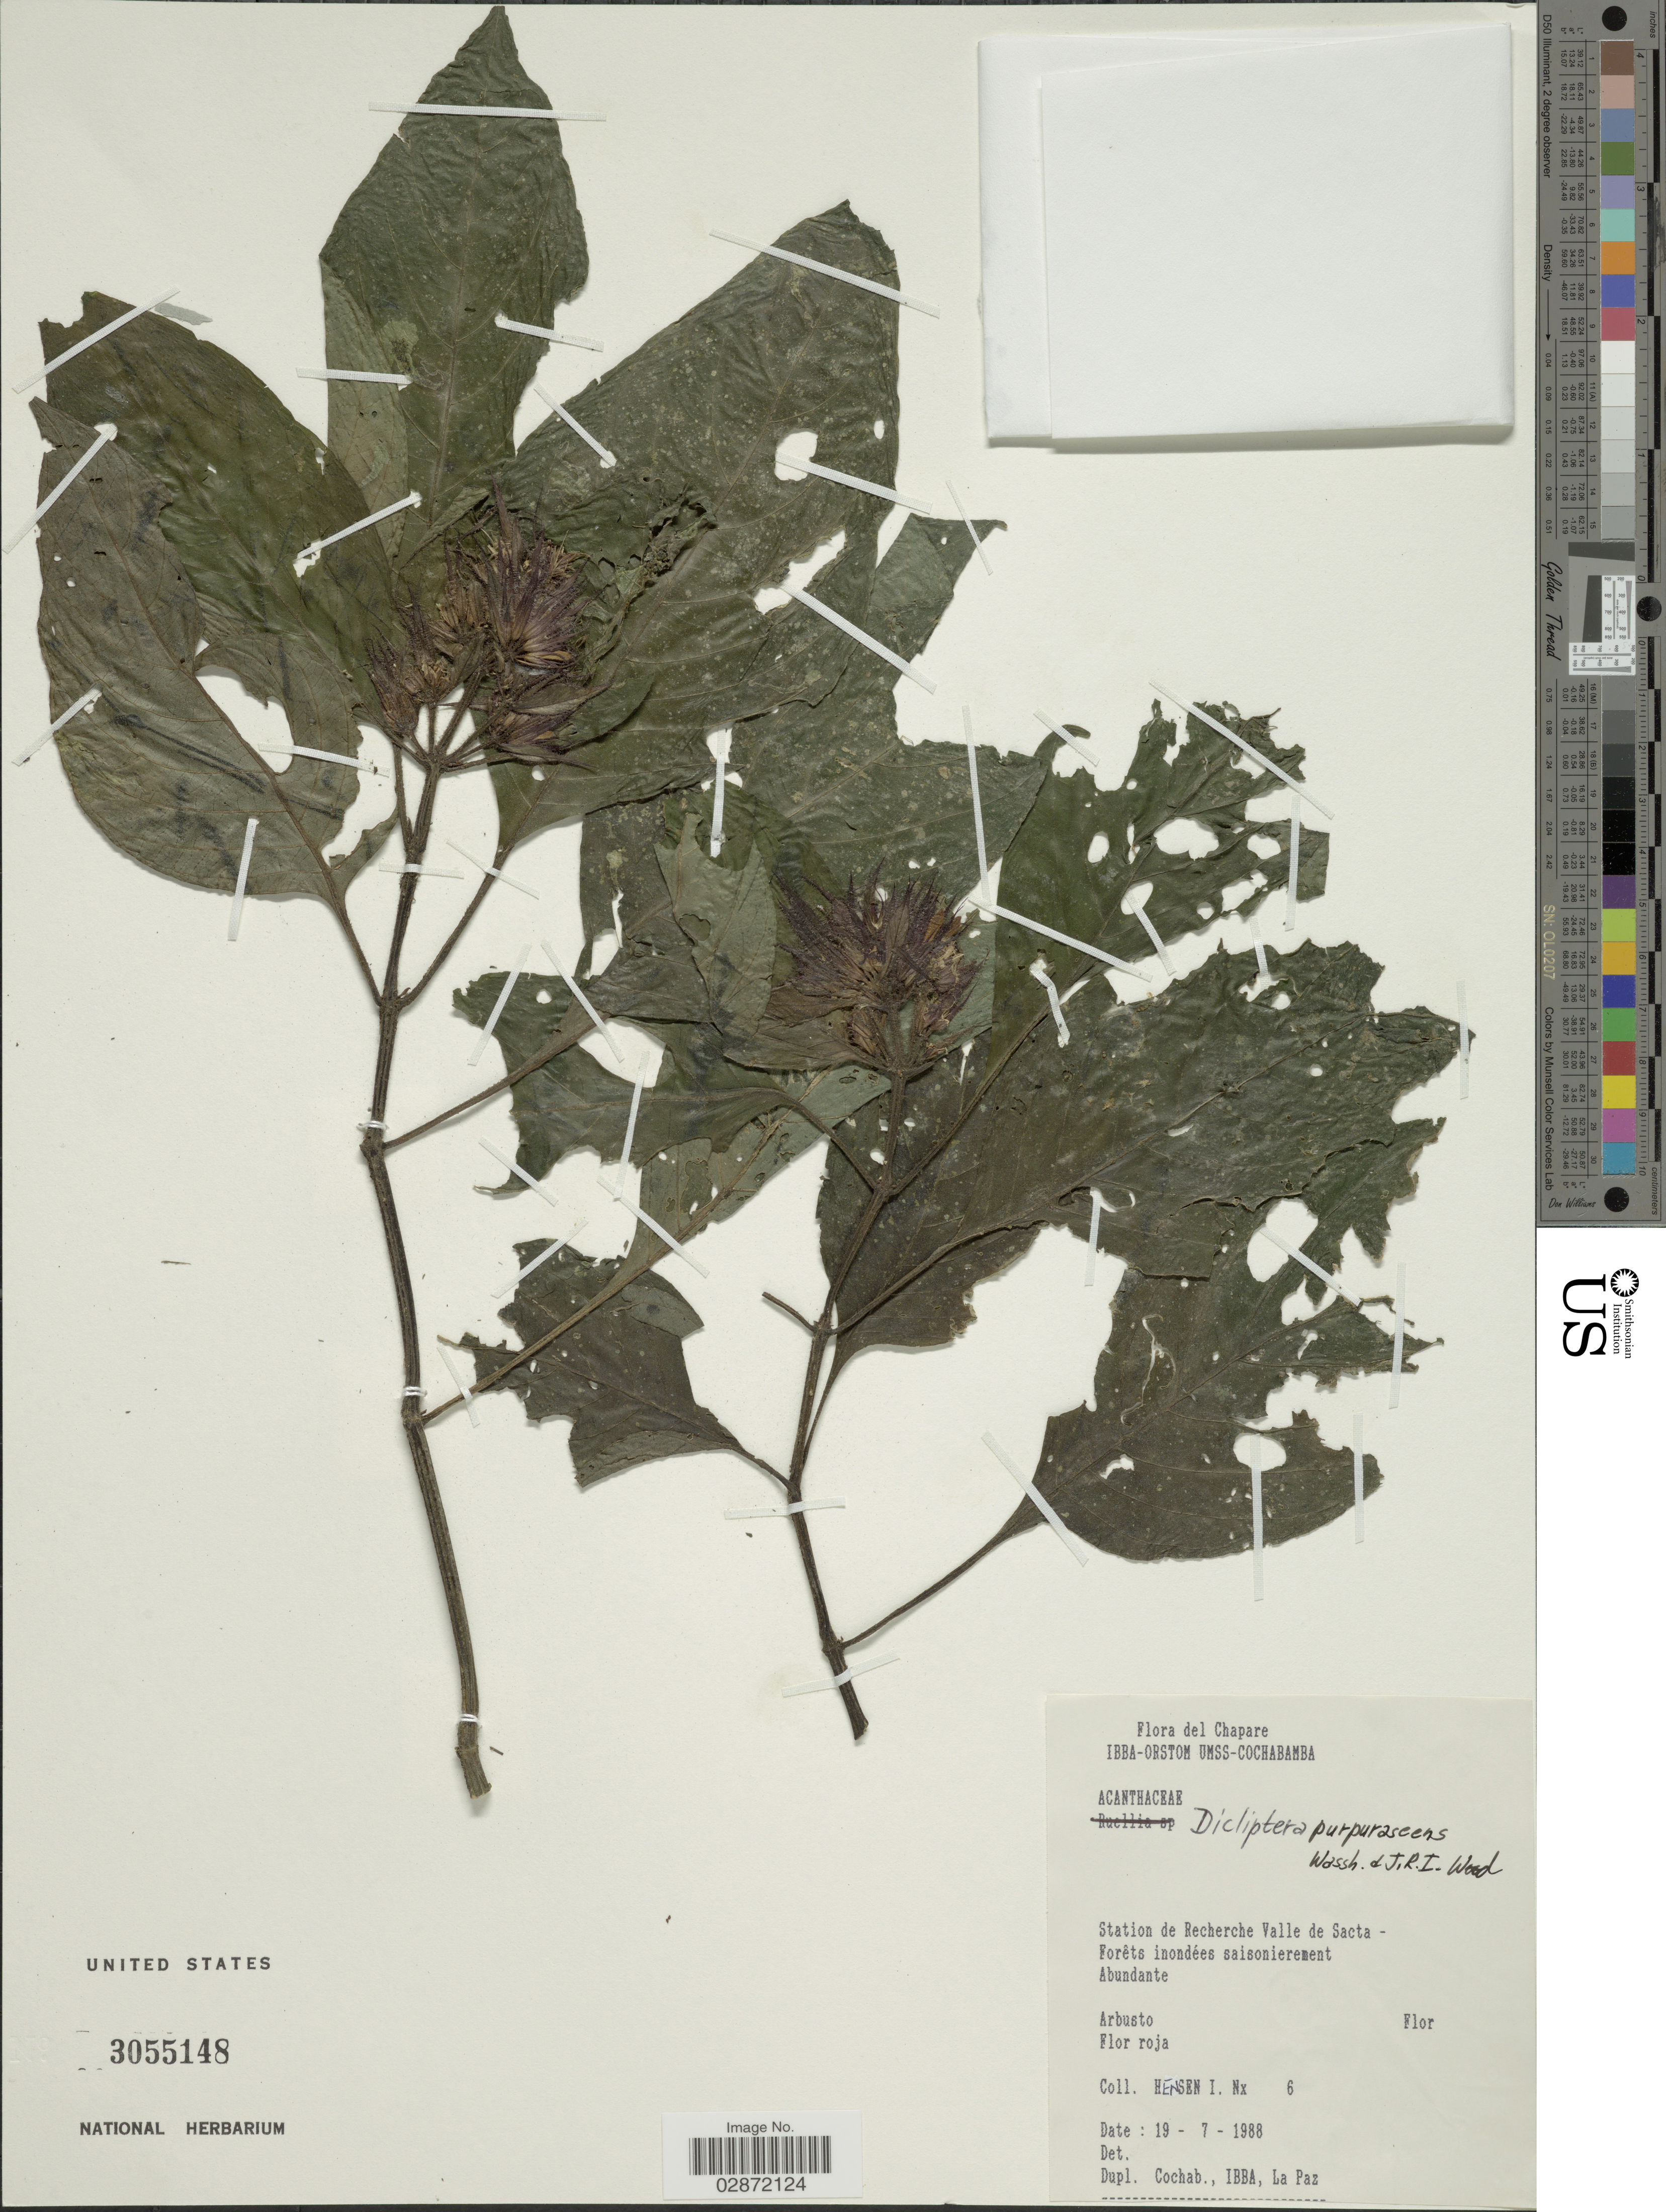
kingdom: Plantae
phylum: Tracheophyta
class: Magnoliopsida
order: Lamiales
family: Acanthaceae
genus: Dicliptera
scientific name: Dicliptera purpurascens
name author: Wassh. & J.R.I. Wood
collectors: I. Hensen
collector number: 6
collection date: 1988-07-19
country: Bolivia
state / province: Cochabamba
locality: Chapare. Station de Recherche Valle de Sacta.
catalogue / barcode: US 3055148